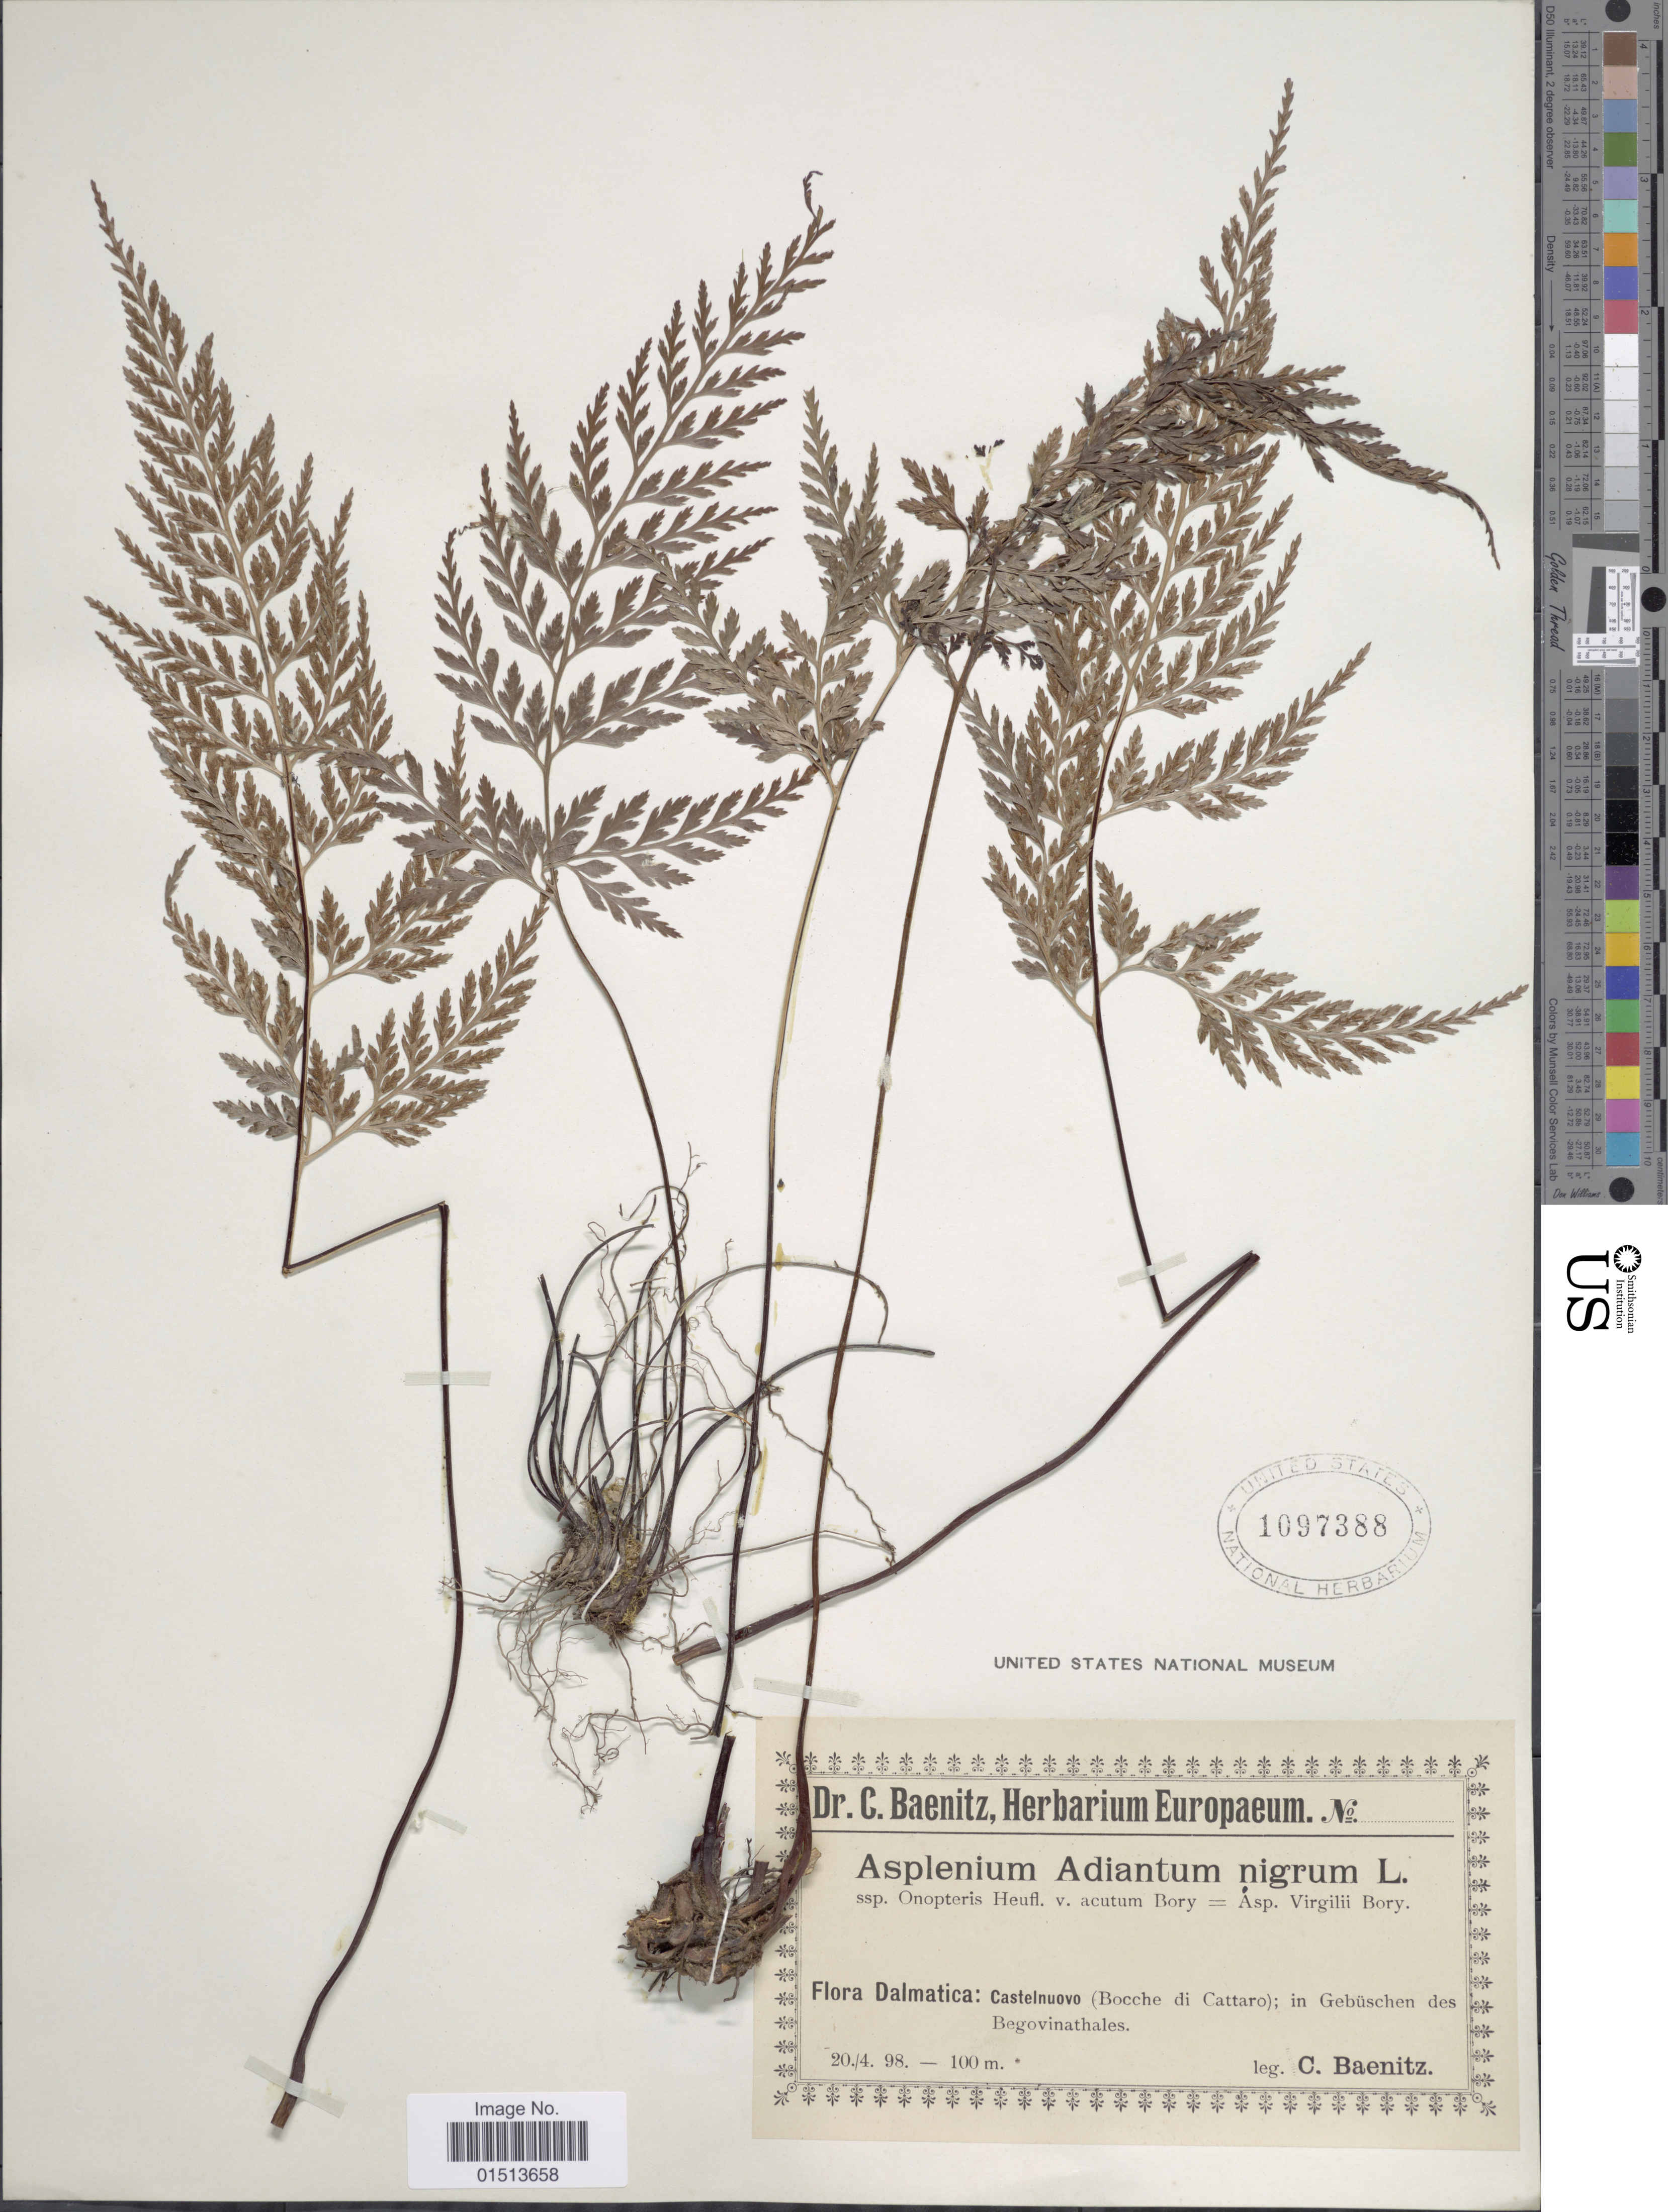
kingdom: Plantae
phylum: Tracheophyta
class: Polypodiopsida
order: Polypodiales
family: Aspleniaceae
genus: Asplenium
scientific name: Asplenium adiantum-nigrum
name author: L.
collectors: C. G. Baenitz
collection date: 1898-04-20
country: Montenegro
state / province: Herceg-Novi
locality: Dalmatica: Herceg Novi Castelnuovo, Bay of Kotor, (Bocche di Cattaro); in Gebüschen des Begovinathales.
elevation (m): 100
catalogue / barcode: US 1097388